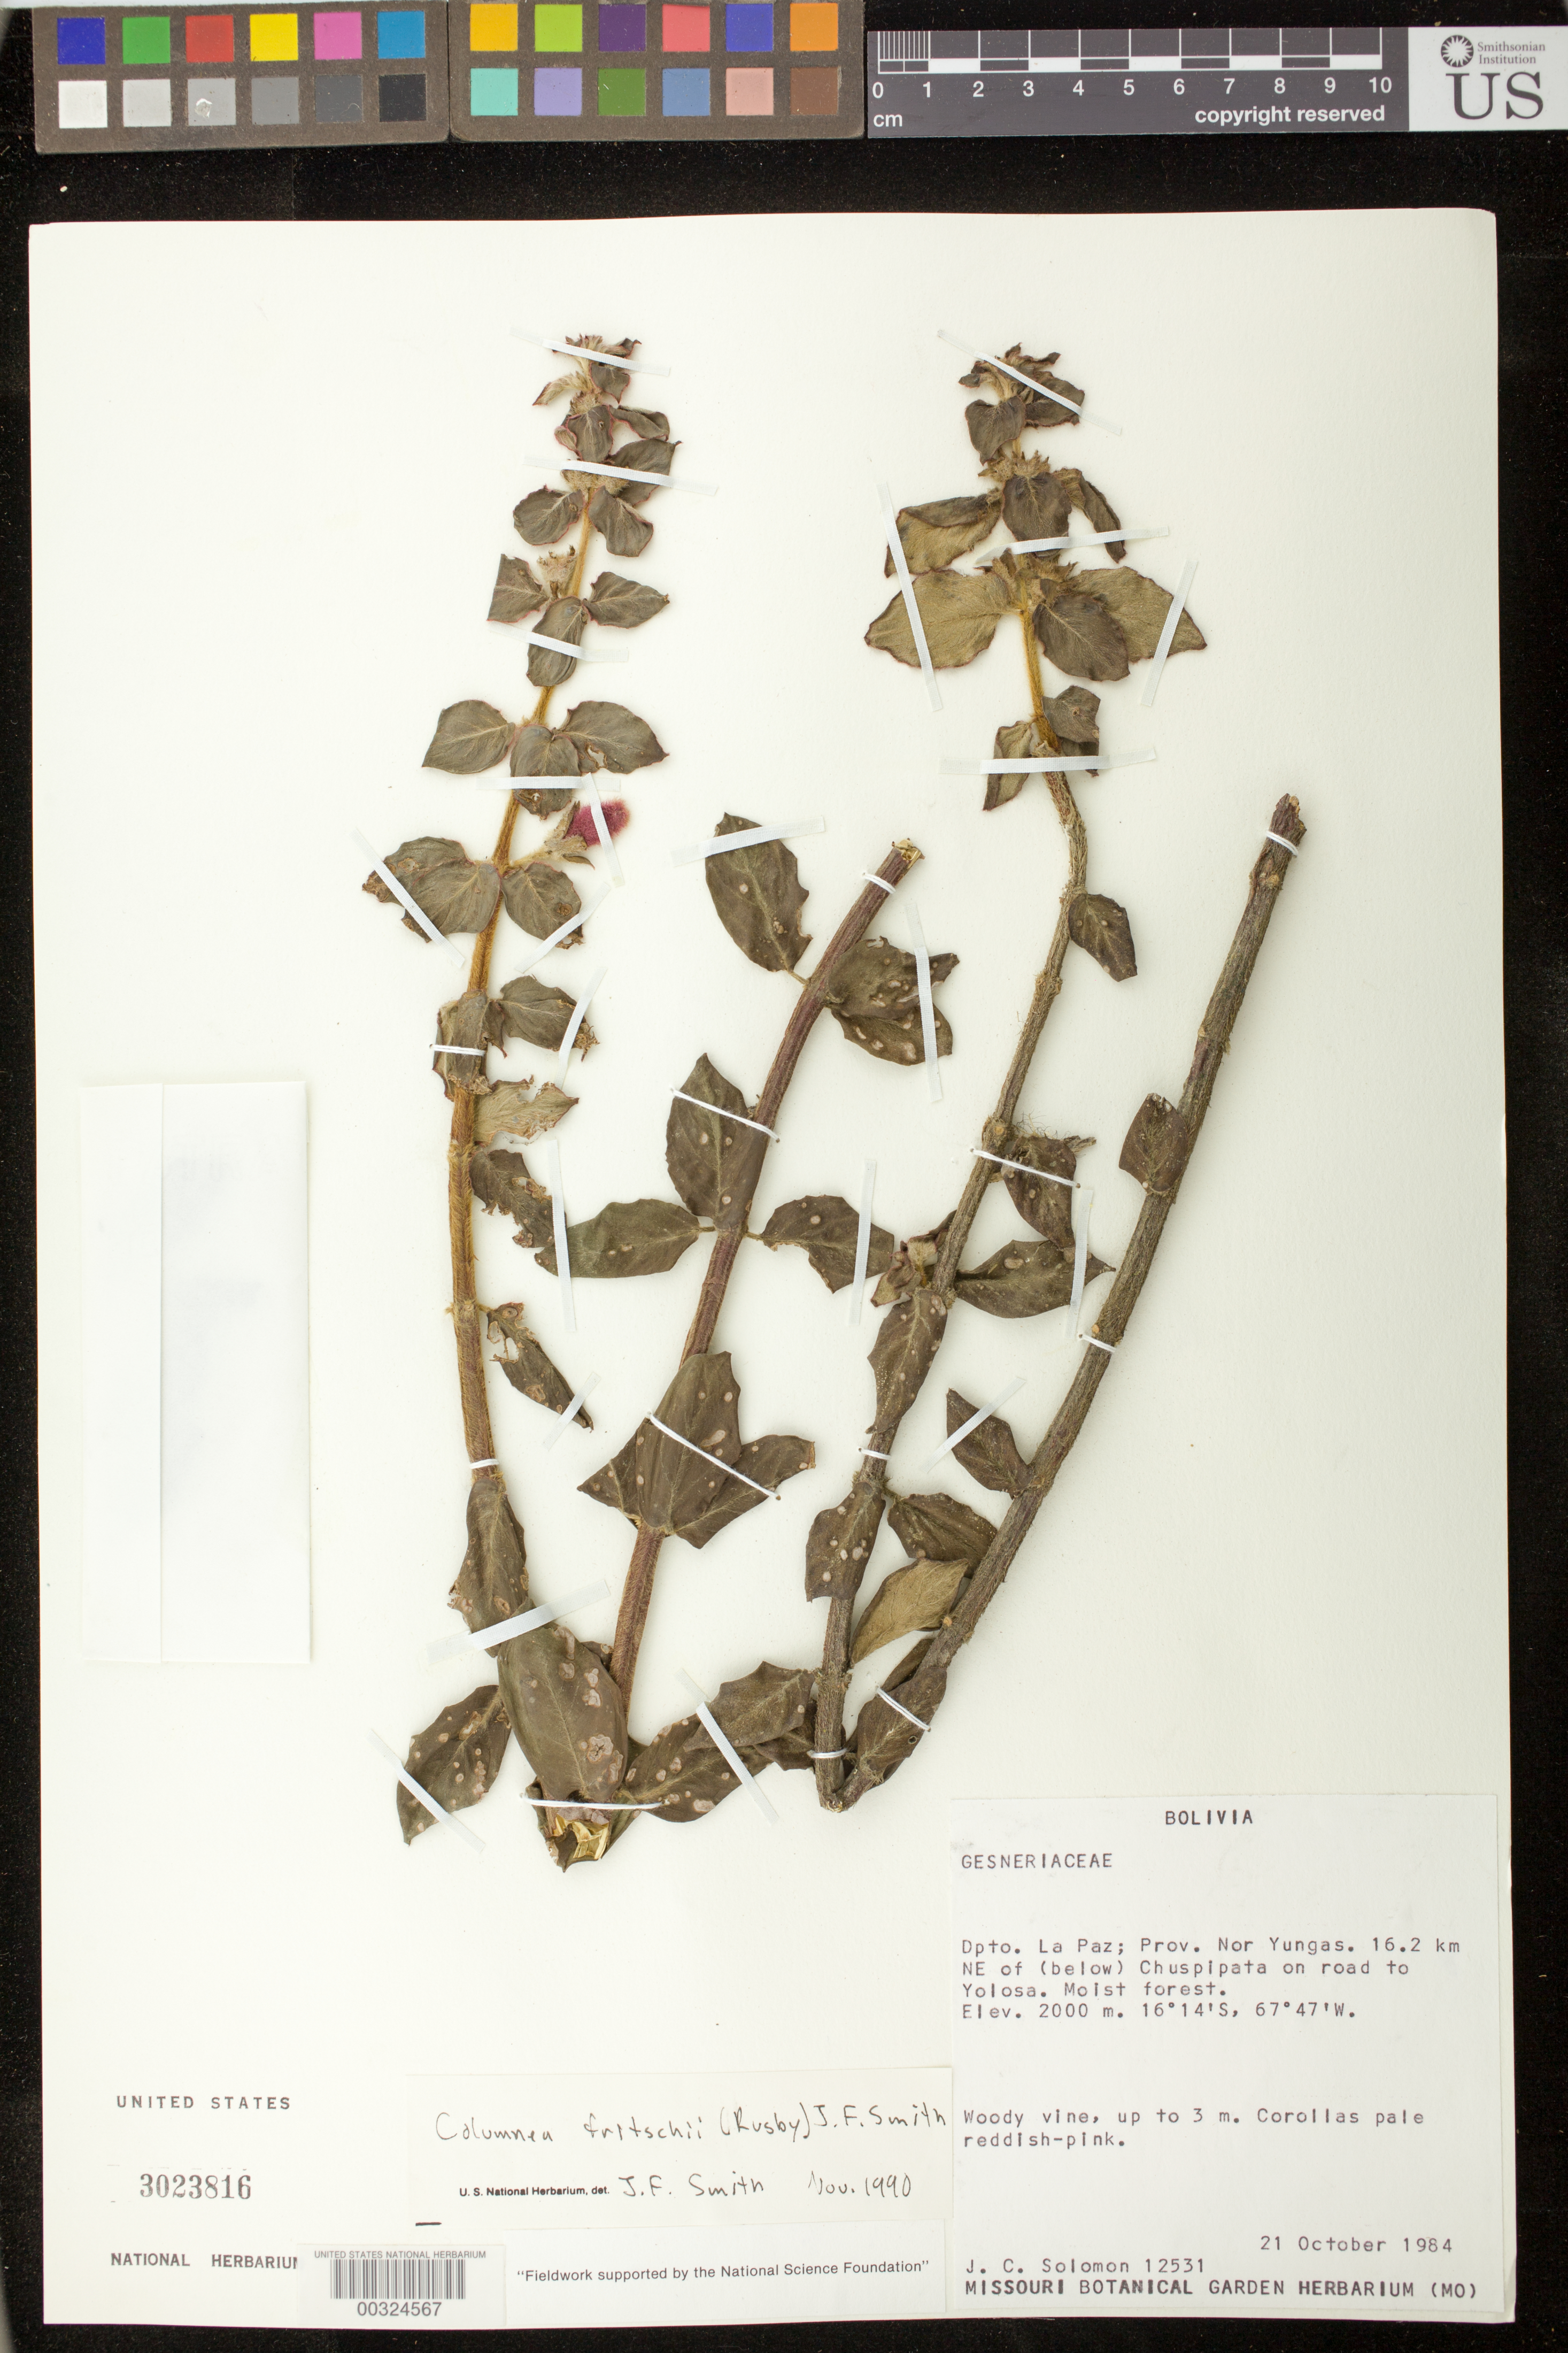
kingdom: Plantae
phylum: Tracheophyta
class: Magnoliopsida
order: Lamiales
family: Gesneriaceae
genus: Columnea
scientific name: Columnea fritschii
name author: (Rusby) J.F. Sm.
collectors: J. C. Solomon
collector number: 12531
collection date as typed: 21 Oct 1984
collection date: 1984-10-21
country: Bolivia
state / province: La Paz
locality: Prov. Nor Yungas, 16.2 km NE of (below) Chuspipata on road to Yolosa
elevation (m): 2000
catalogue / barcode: US 3023816